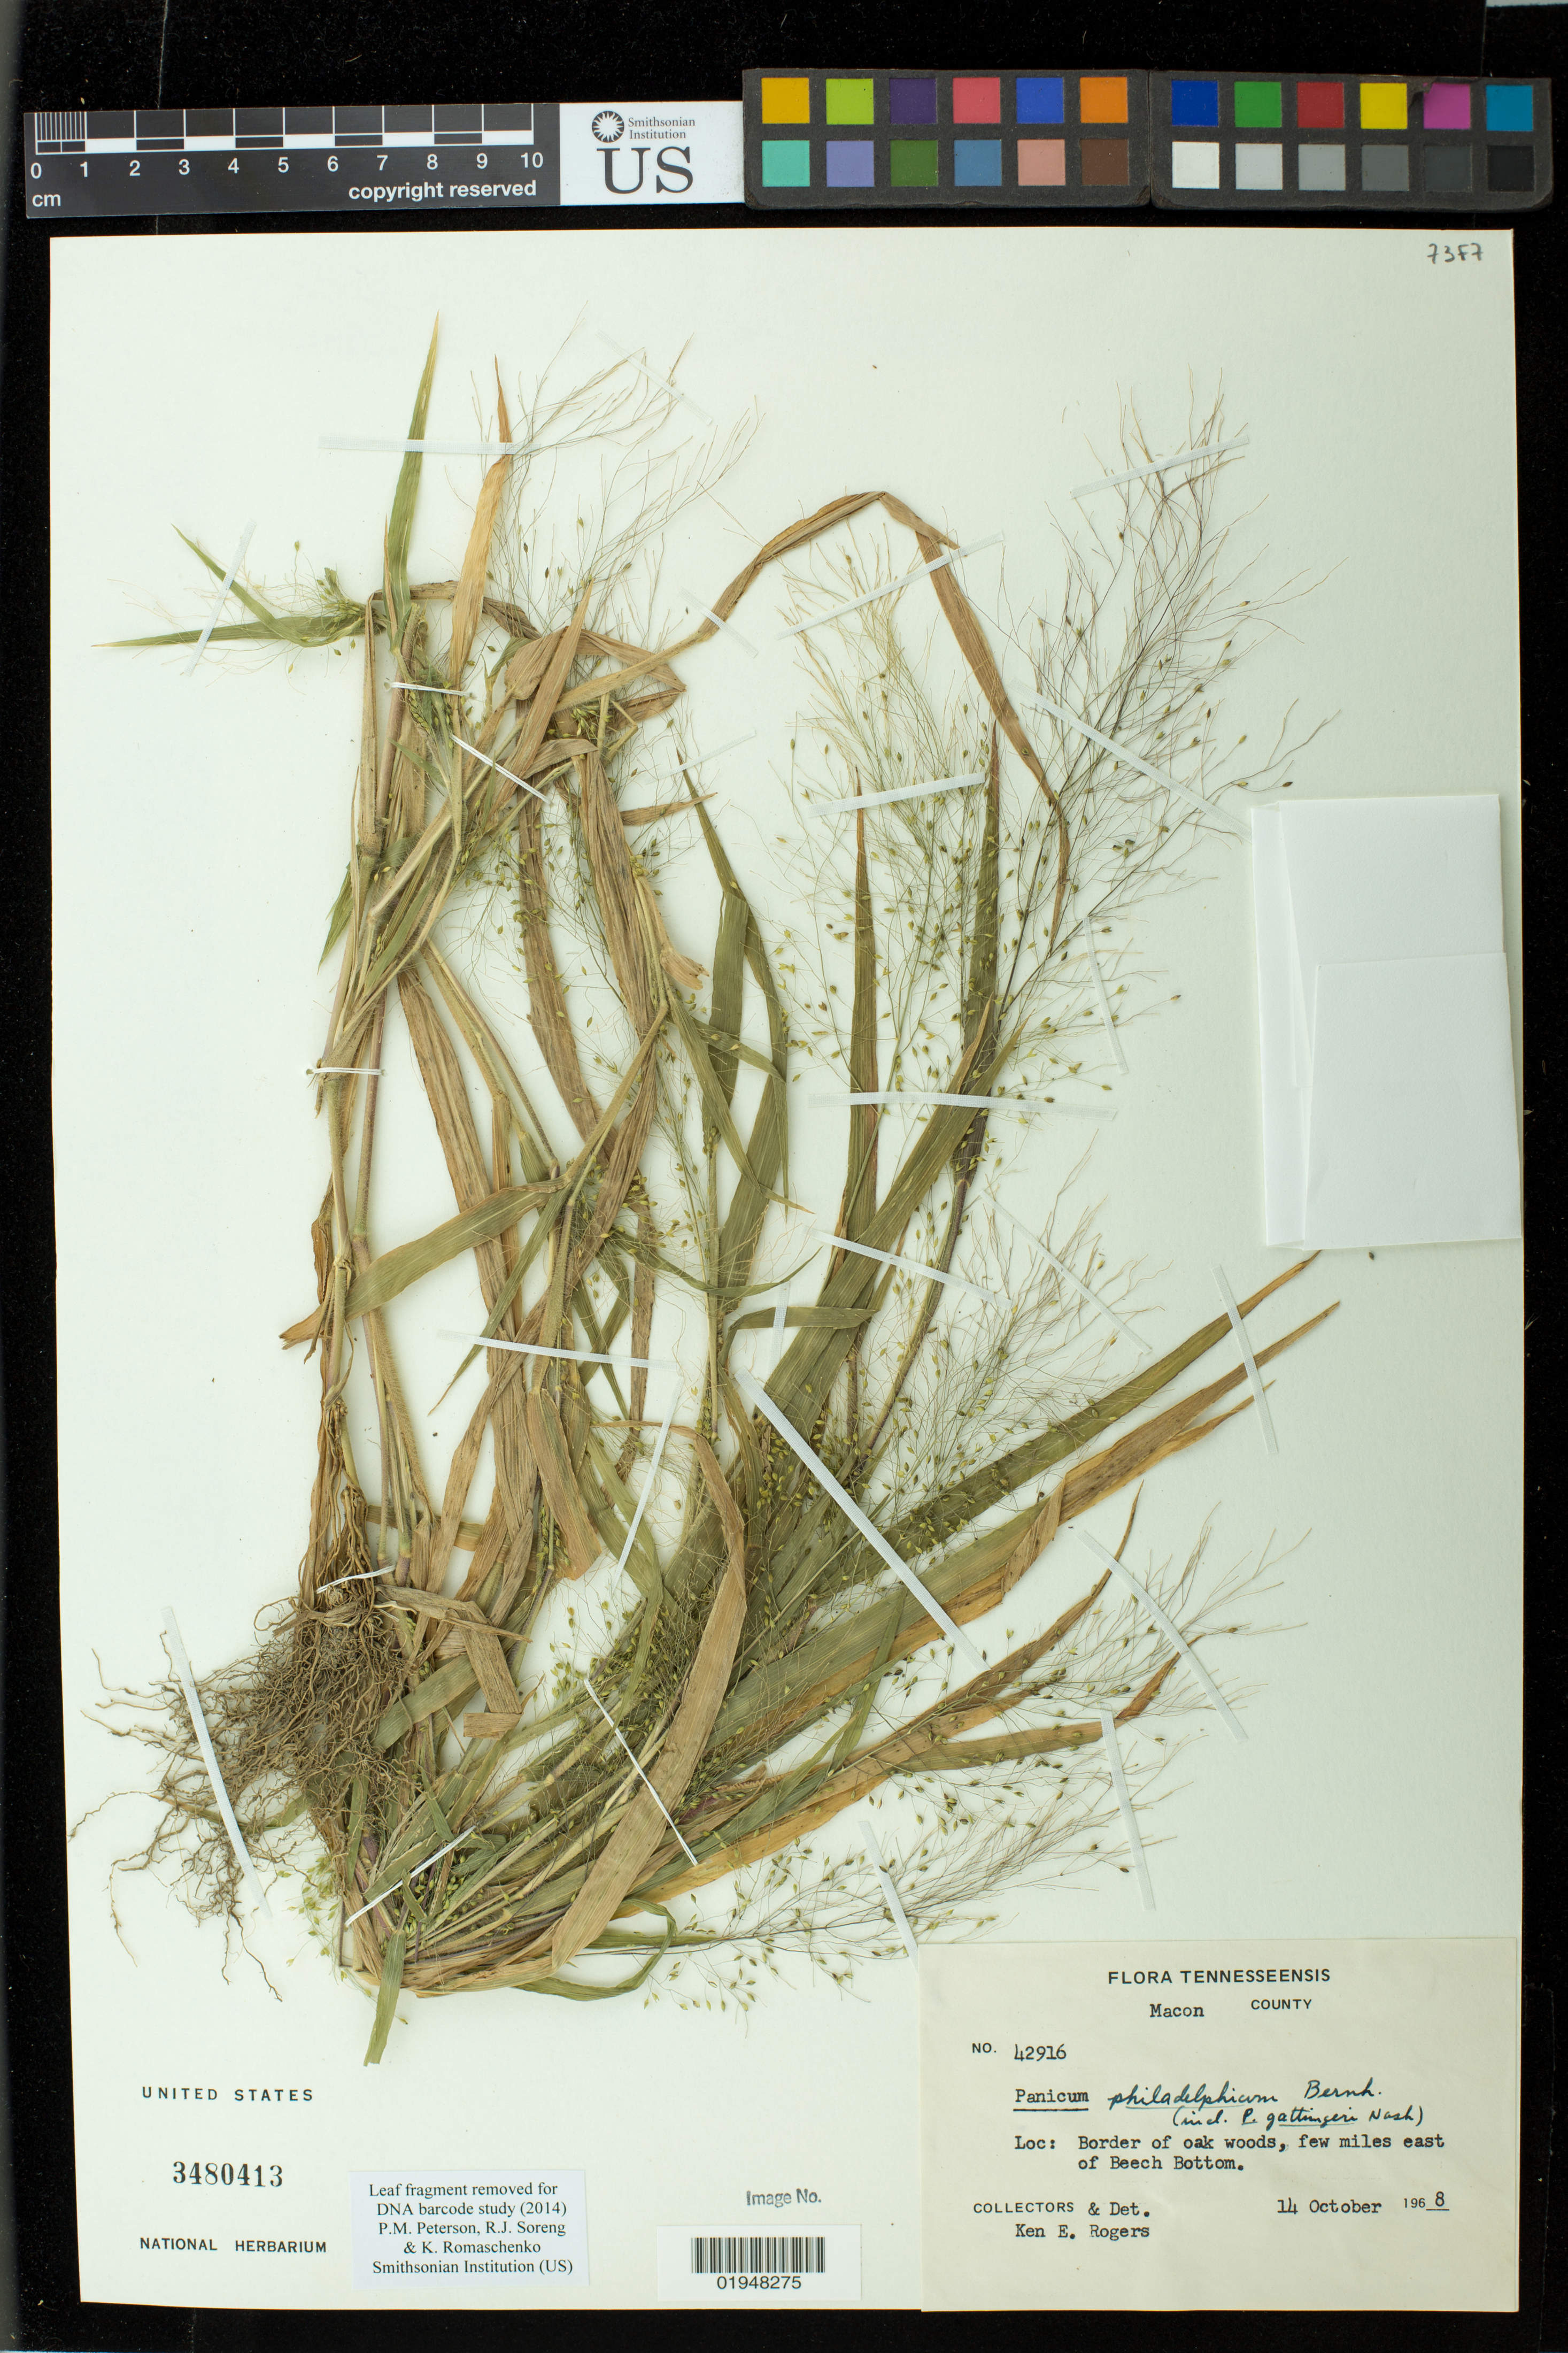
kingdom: Plantae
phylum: Tracheophyta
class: Liliopsida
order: Poales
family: Poaceae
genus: Panicum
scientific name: Panicum philadelphicum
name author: Bernh. ex Trin.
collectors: K. Rogers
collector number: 42916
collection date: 1968-10-14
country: United States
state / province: Tennessee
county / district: Macon County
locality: few miles east of Beech Bottom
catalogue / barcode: US 3480413